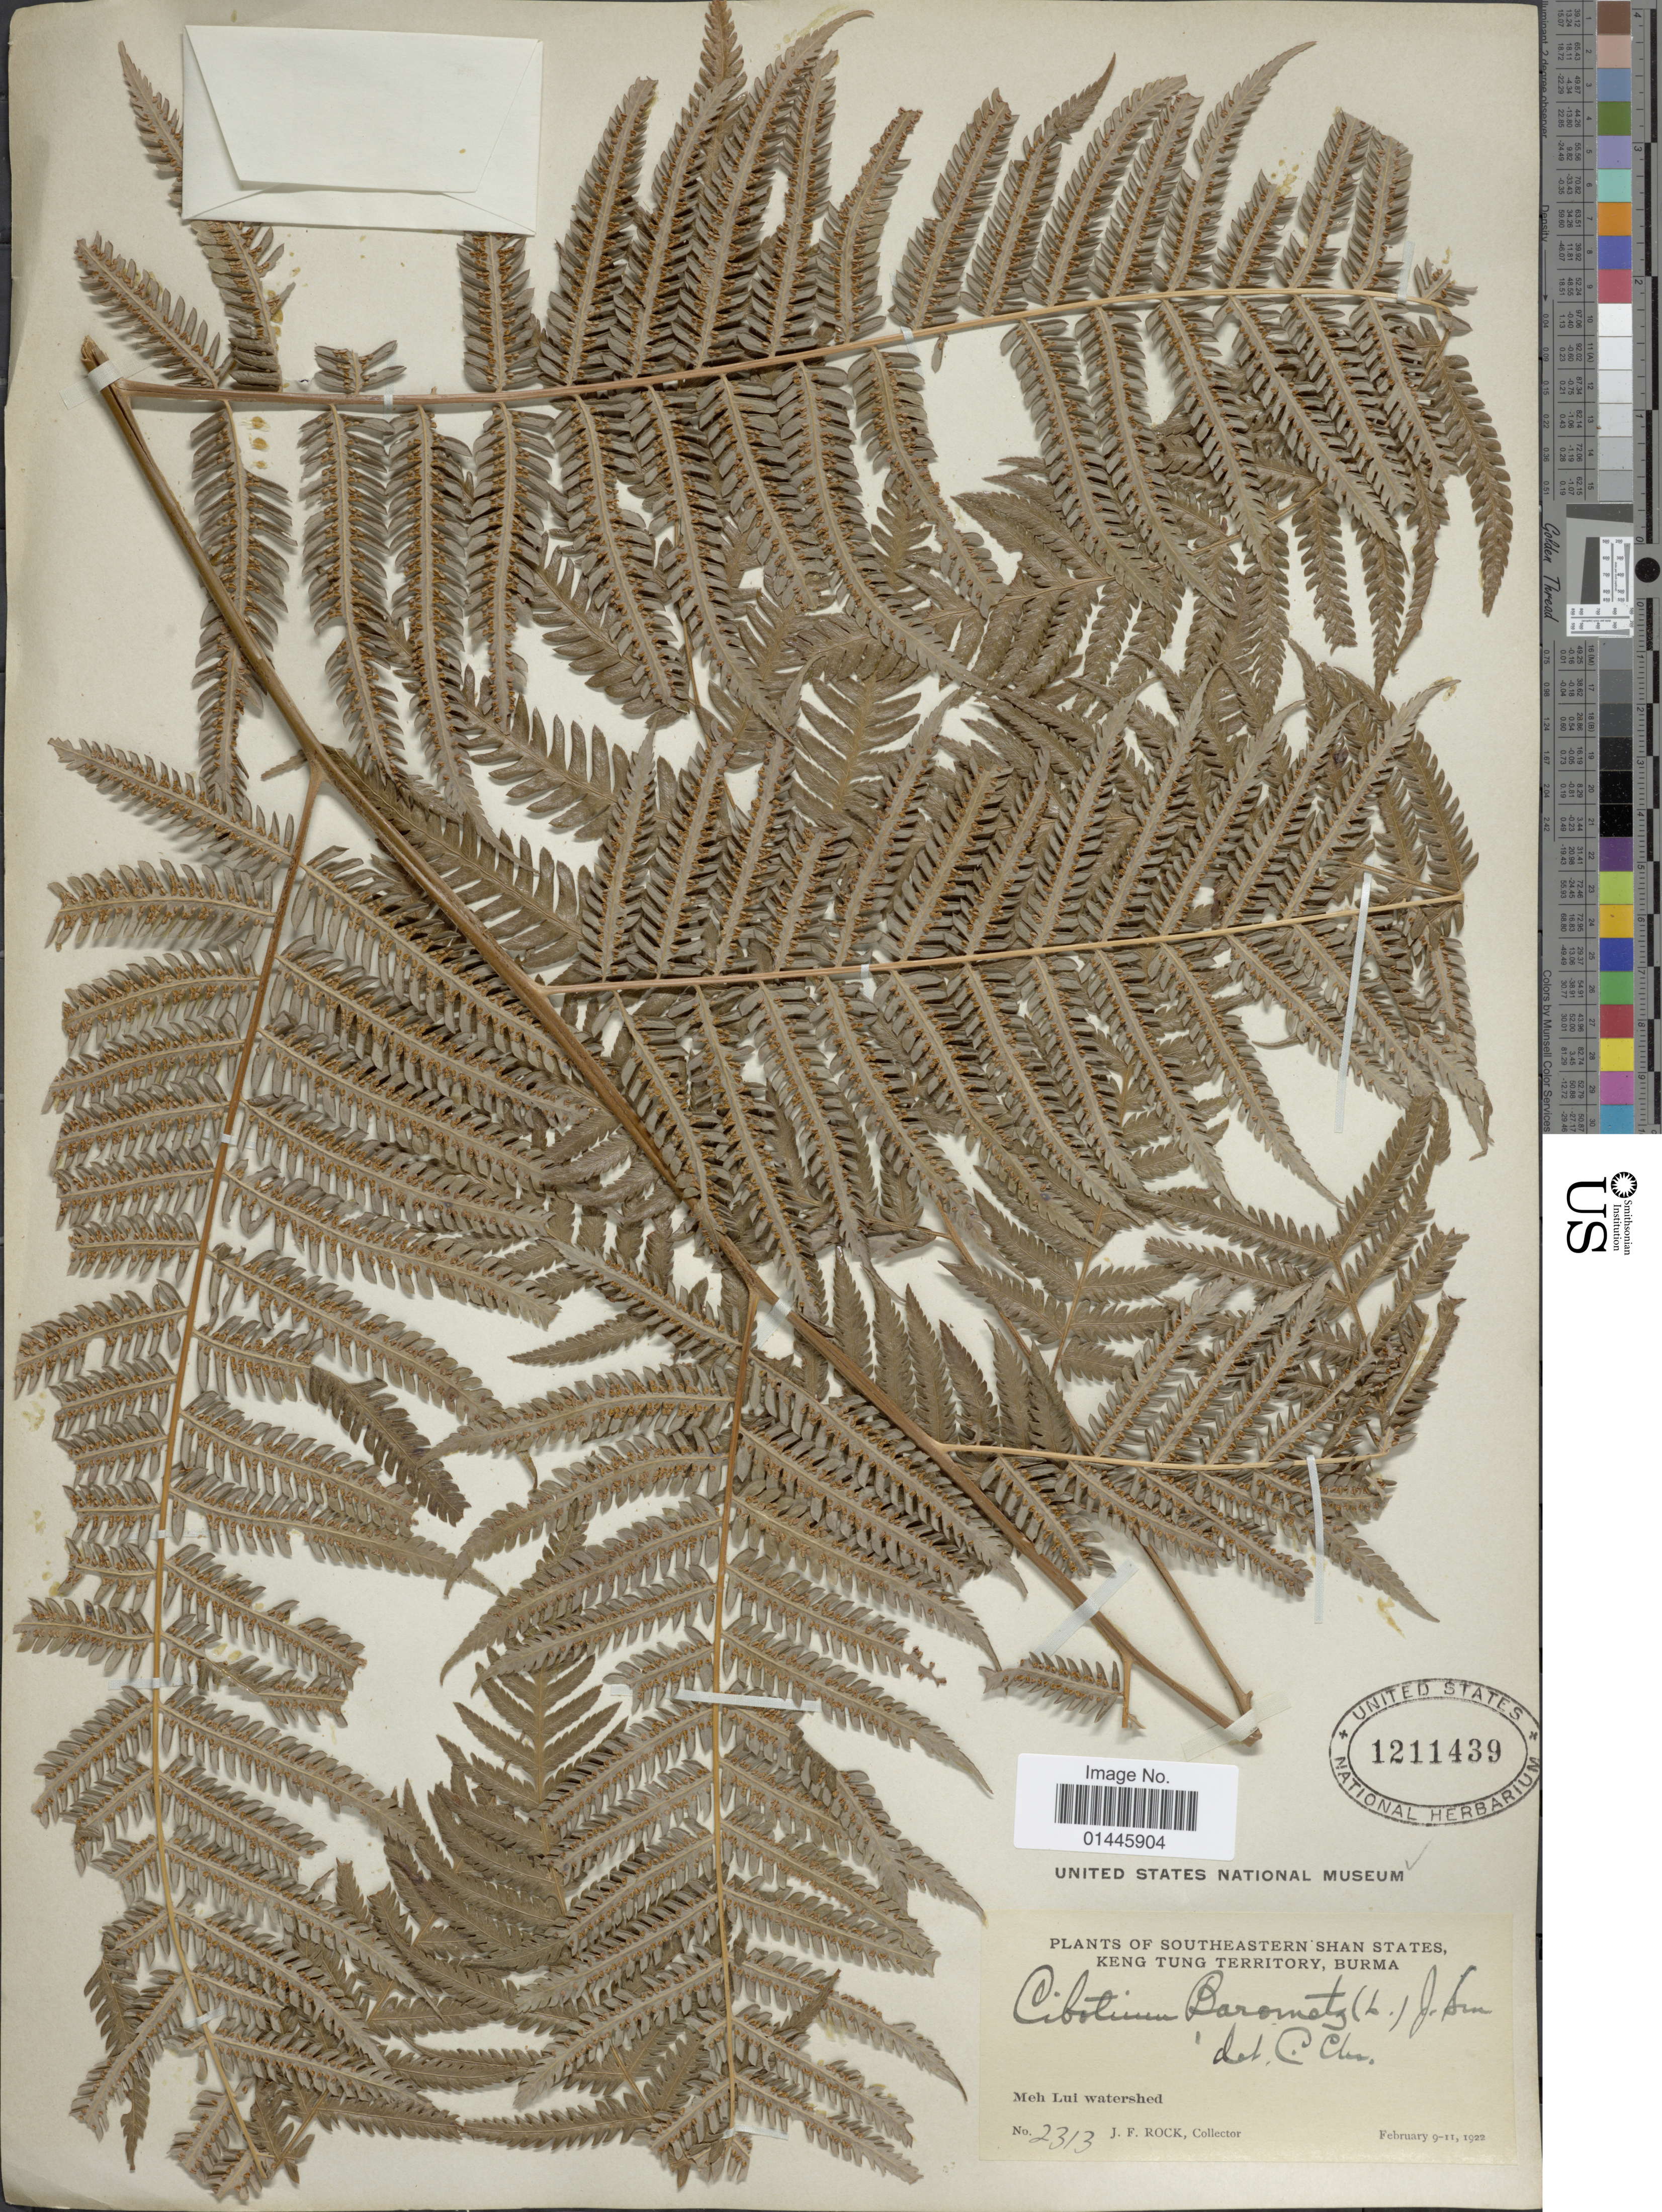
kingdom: Plantae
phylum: Tracheophyta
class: Polypodiopsida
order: Cyatheales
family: Cibotiaceae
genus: Cibotium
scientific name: Cibotium barometz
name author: (L.) J. Sm.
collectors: J. F. Rock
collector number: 2313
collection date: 1922-02-09/1922-02-11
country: Myanmar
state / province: Shan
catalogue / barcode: US 1211439